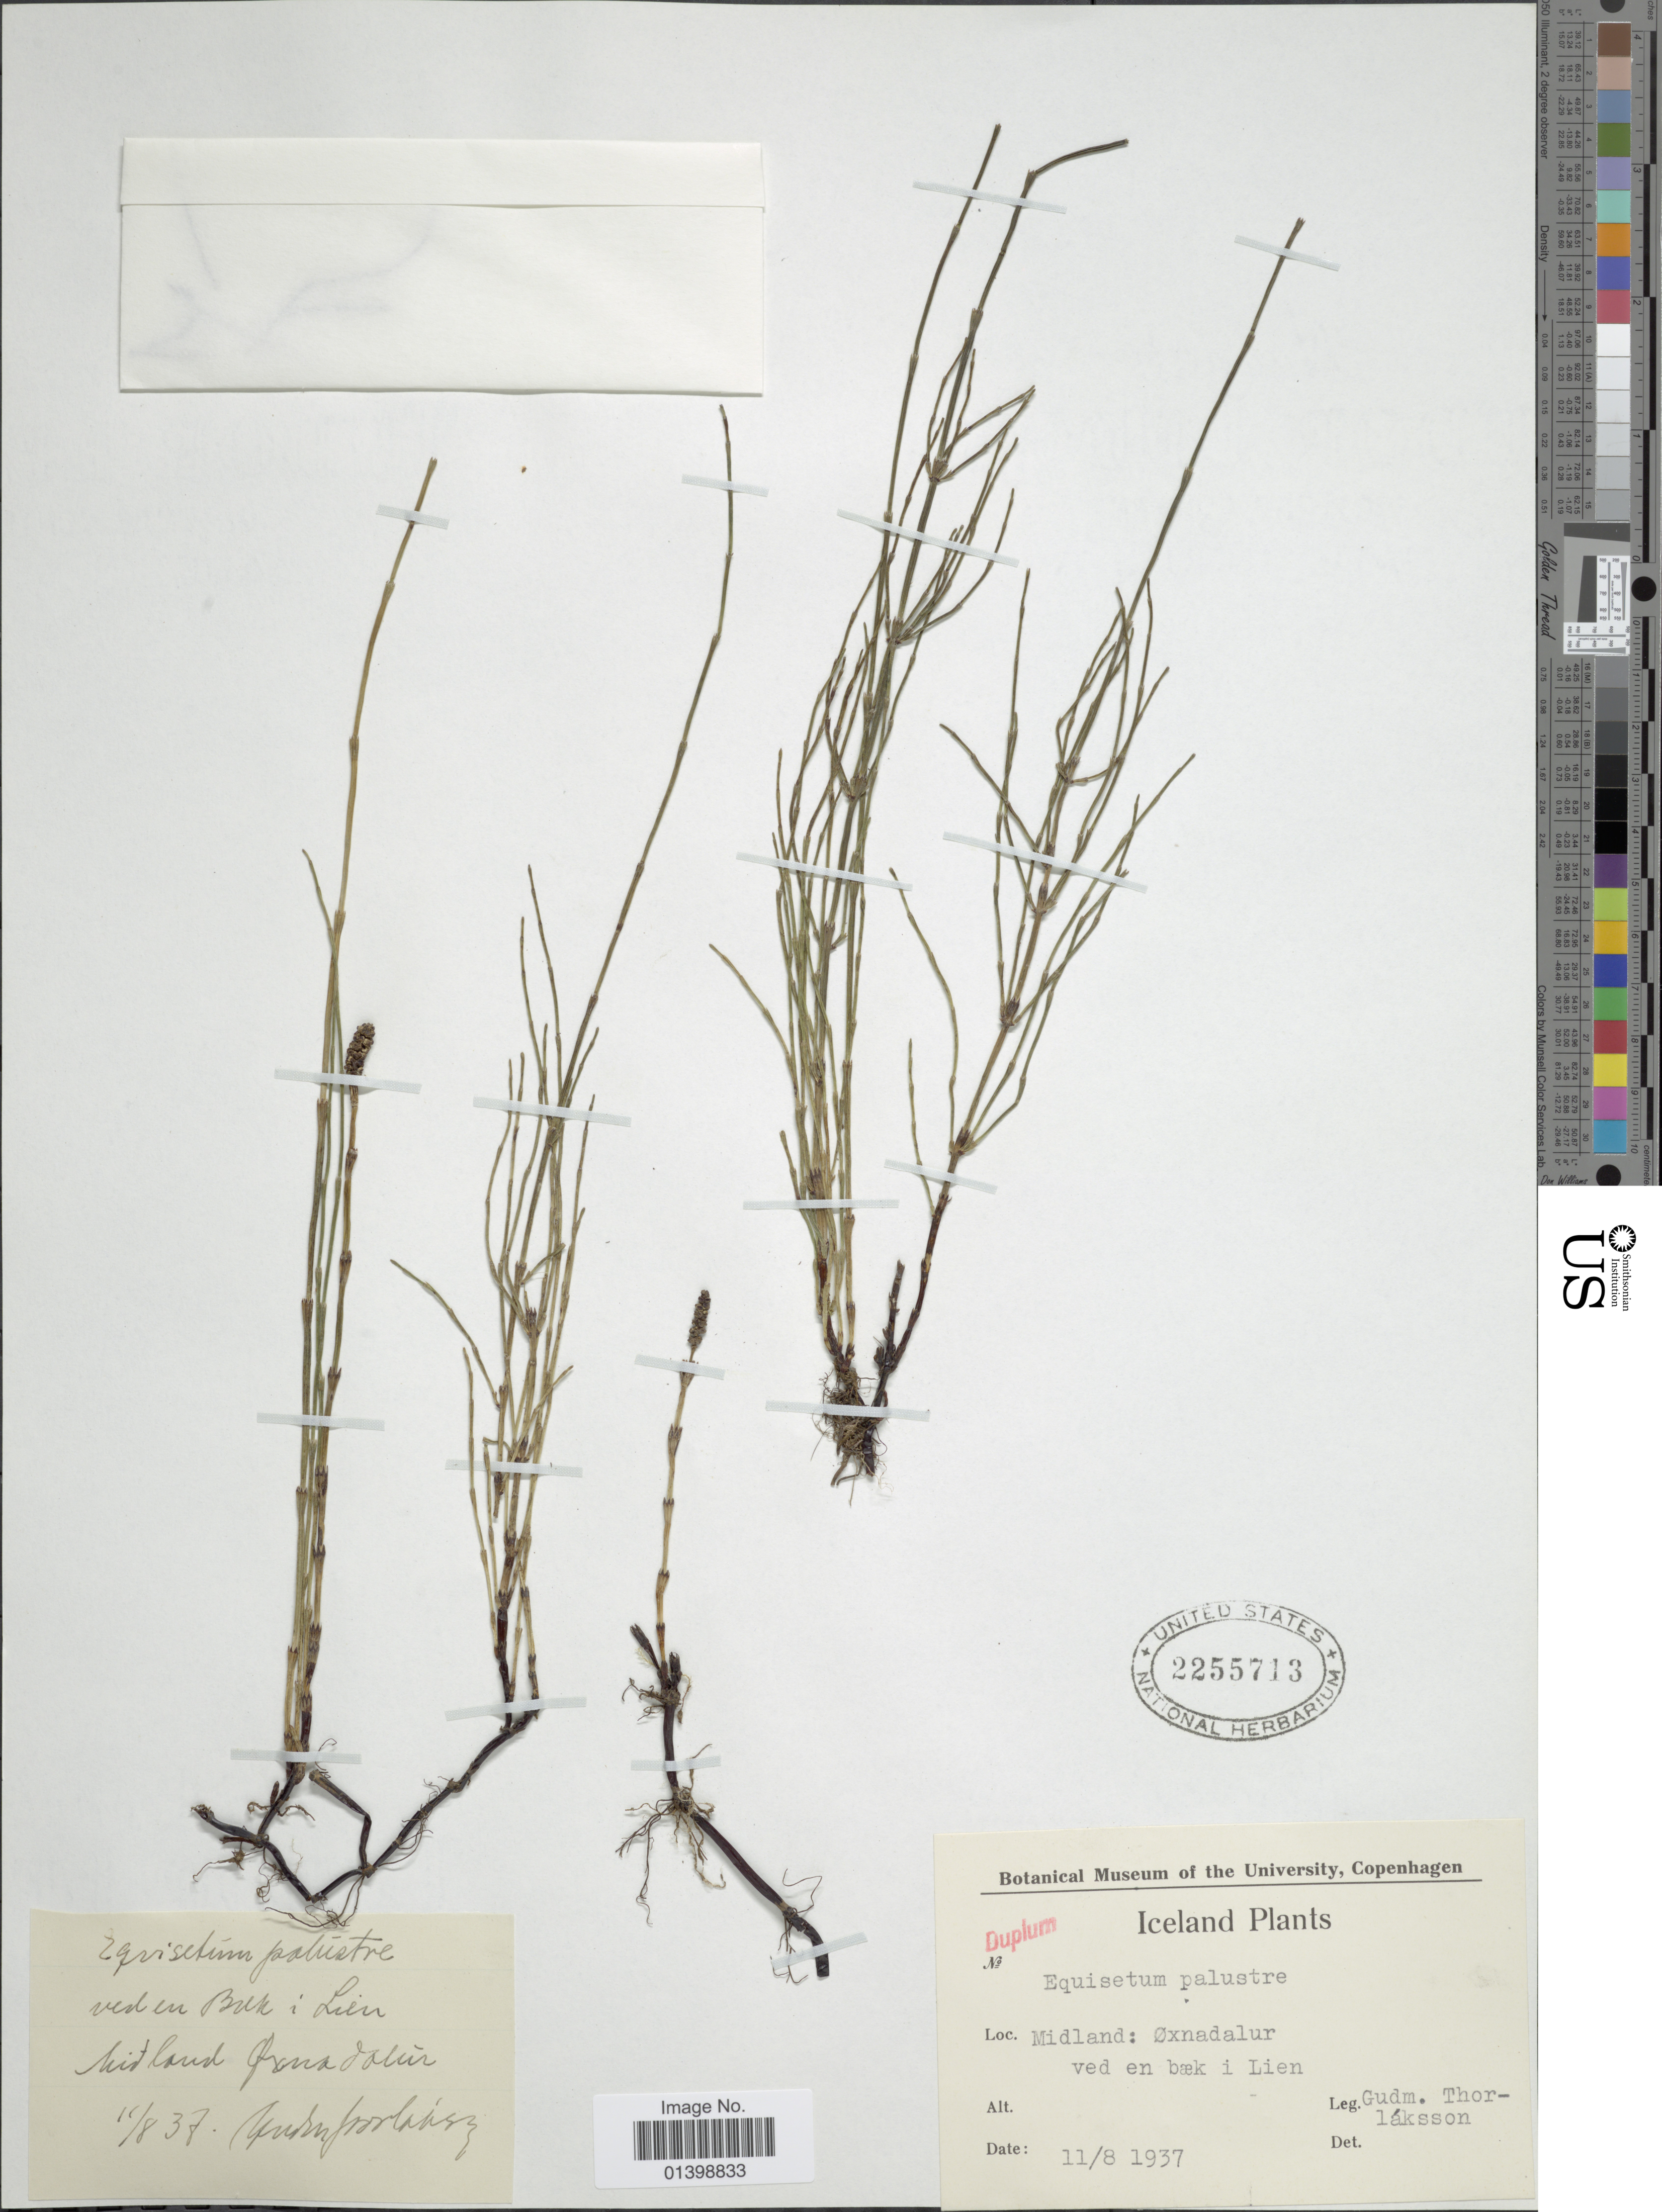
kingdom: Plantae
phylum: Tracheophyta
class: Polypodiopsida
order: Equisetales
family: Equisetaceae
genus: Equisetum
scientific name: Equisetum palustre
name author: L.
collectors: G. Thorlaksson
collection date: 1937-08-11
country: Iceland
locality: Midland: øxnadalur ved en bæk i LIen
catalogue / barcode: US 2255713